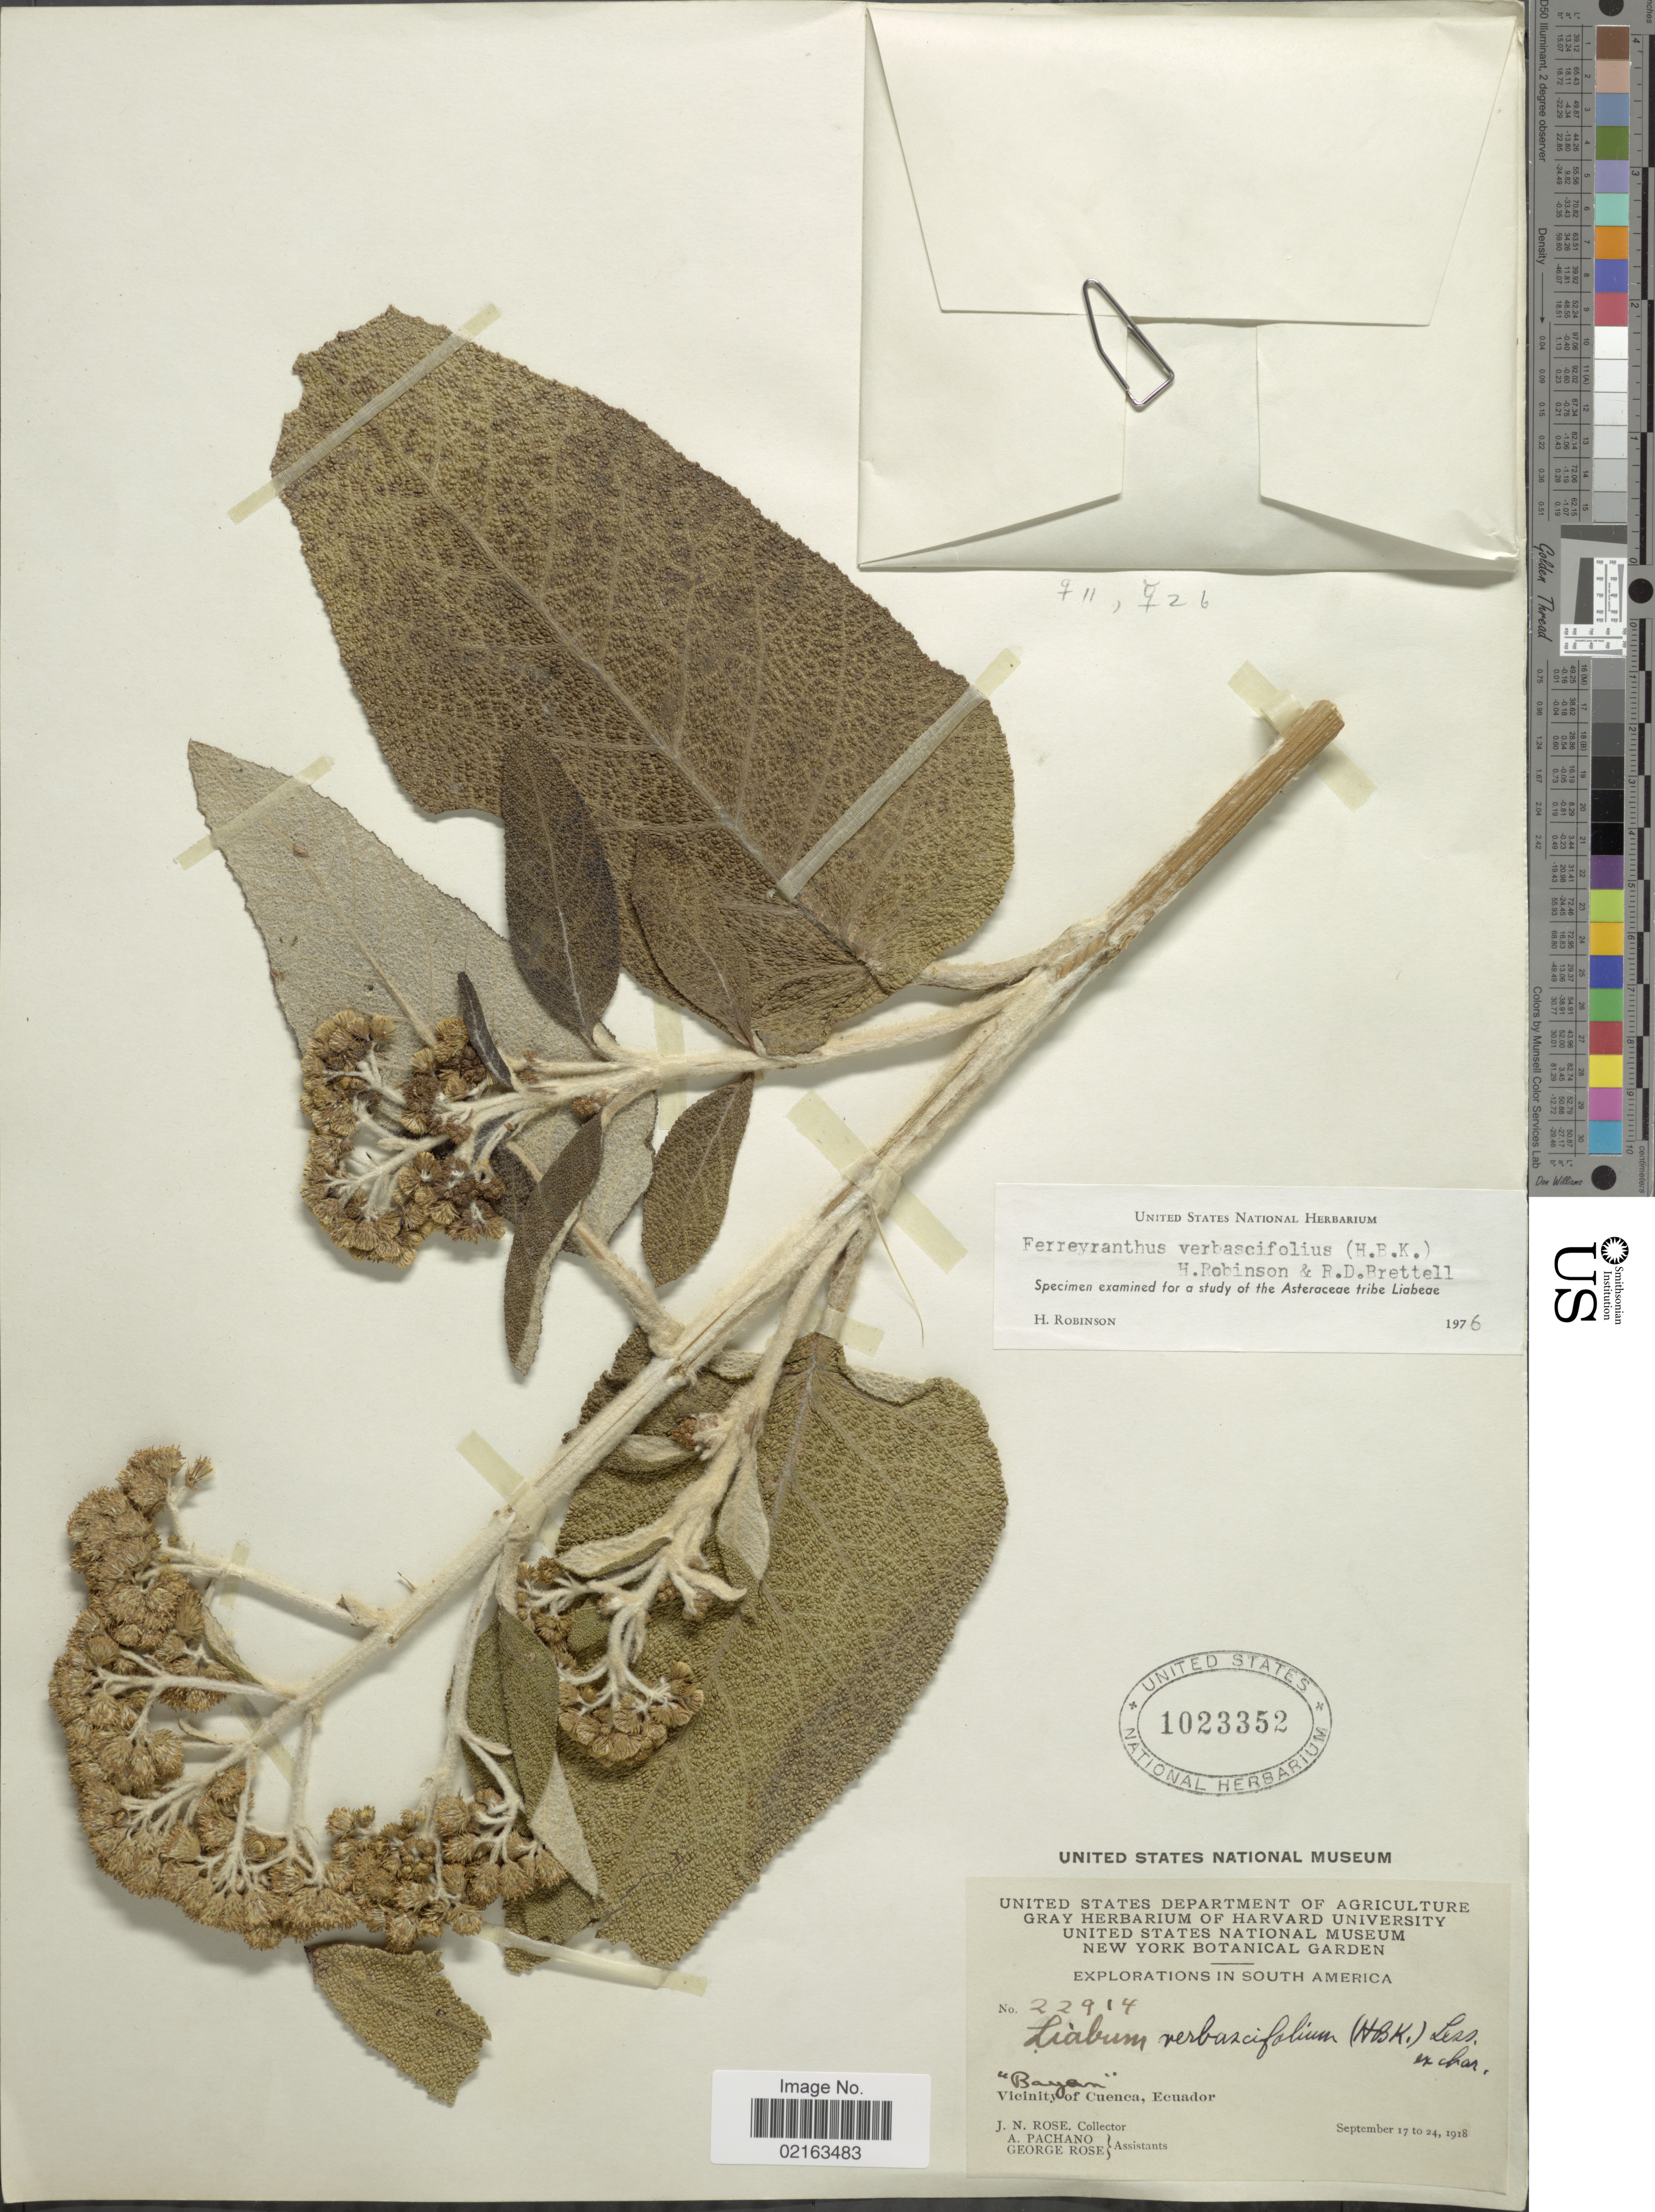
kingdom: Plantae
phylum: Tracheophyta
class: Magnoliopsida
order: Asterales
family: Asteraceae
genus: Ferreyranthus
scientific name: Ferreyranthus verbascifolius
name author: (Kunth) H. Rob. & Brettell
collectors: J. N. Rose, A. Pachano & G. Rose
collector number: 22914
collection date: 1918-09-17/1918-09-24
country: Ecuador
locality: Vicinity of Cuenca, Ecuador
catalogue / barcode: US 1023352